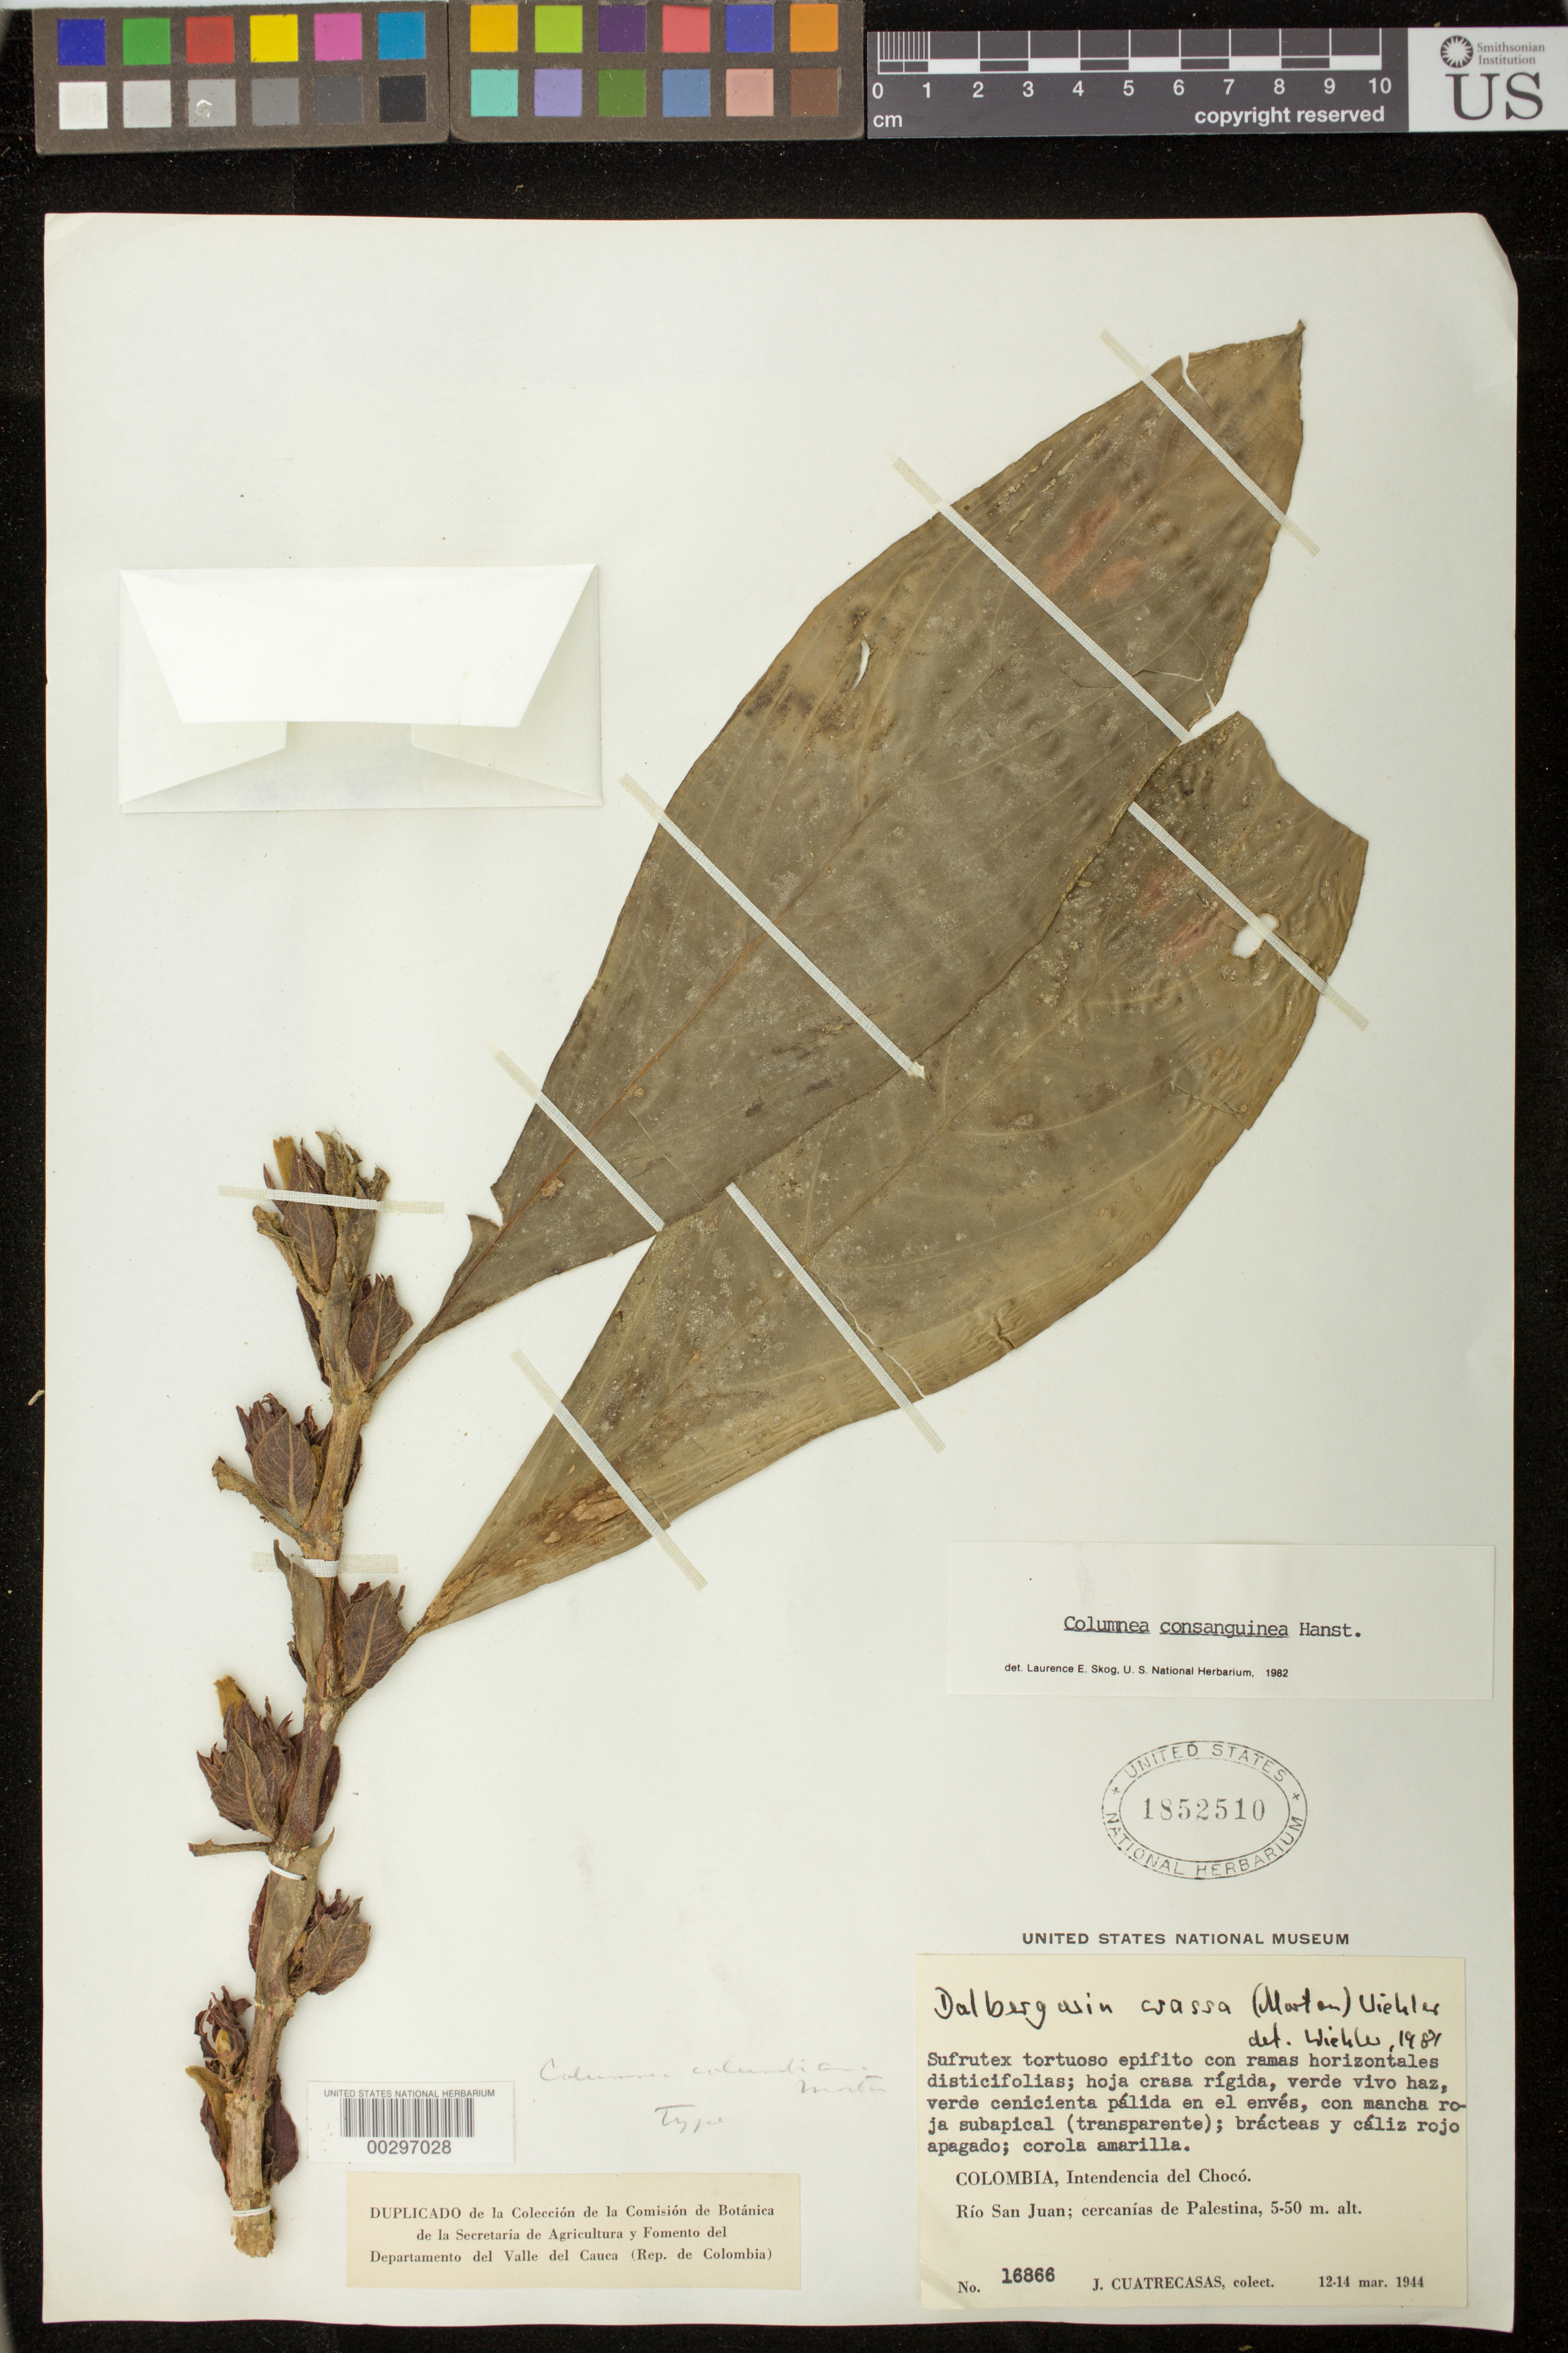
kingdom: Plantae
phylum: Tracheophyta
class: Magnoliopsida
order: Lamiales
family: Gesneriaceae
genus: Columnea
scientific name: Columnea consanguinea Hanst. var. consanguinea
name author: (Hanst.) Hanst.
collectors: J. Cuatrecasas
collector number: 16866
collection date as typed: Mar 1944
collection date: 1944-03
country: Colombia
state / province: Chocó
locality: Rio San Juan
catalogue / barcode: US 1852510